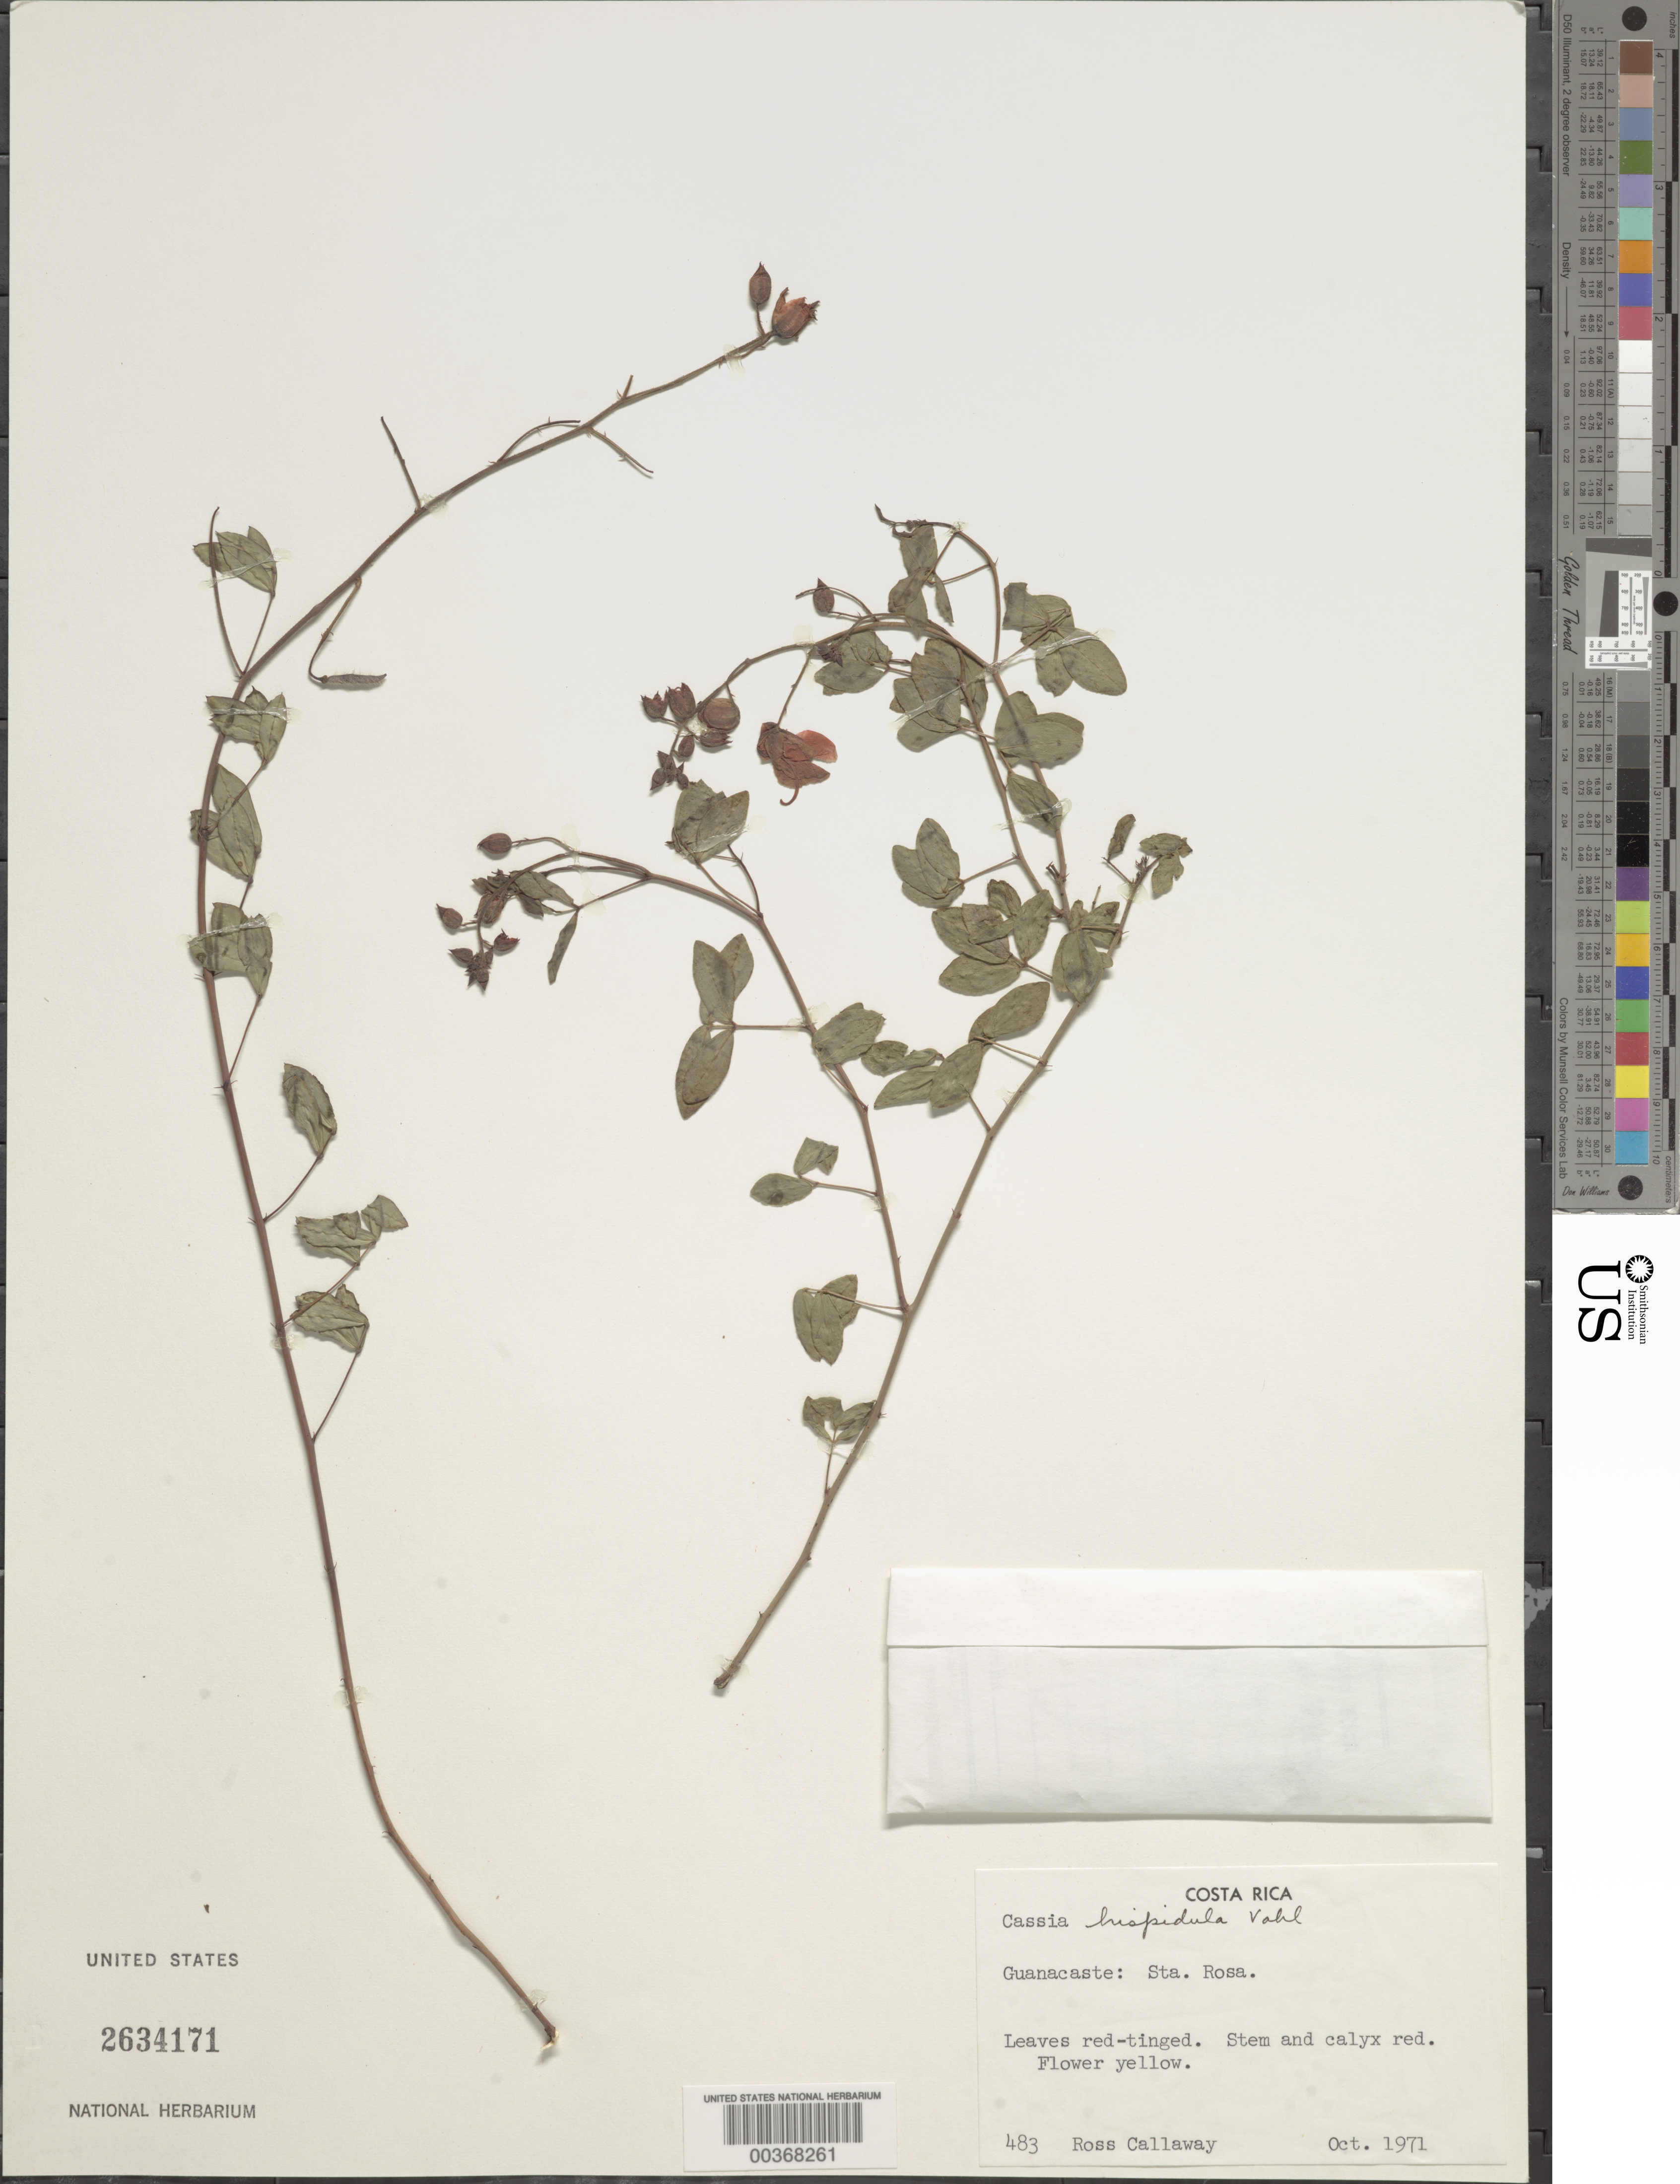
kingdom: Plantae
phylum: Tracheophyta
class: Magnoliopsida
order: Fabales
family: Fabaceae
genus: Chamaecrista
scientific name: Chamaecrista hispidula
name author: (Vahl) H.S. Irwin & Barneby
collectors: R. Callaway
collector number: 483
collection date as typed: Oct 1971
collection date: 1971-10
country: Costa Rica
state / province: Guanacaste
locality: Sta. Rosa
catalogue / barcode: US 2634171